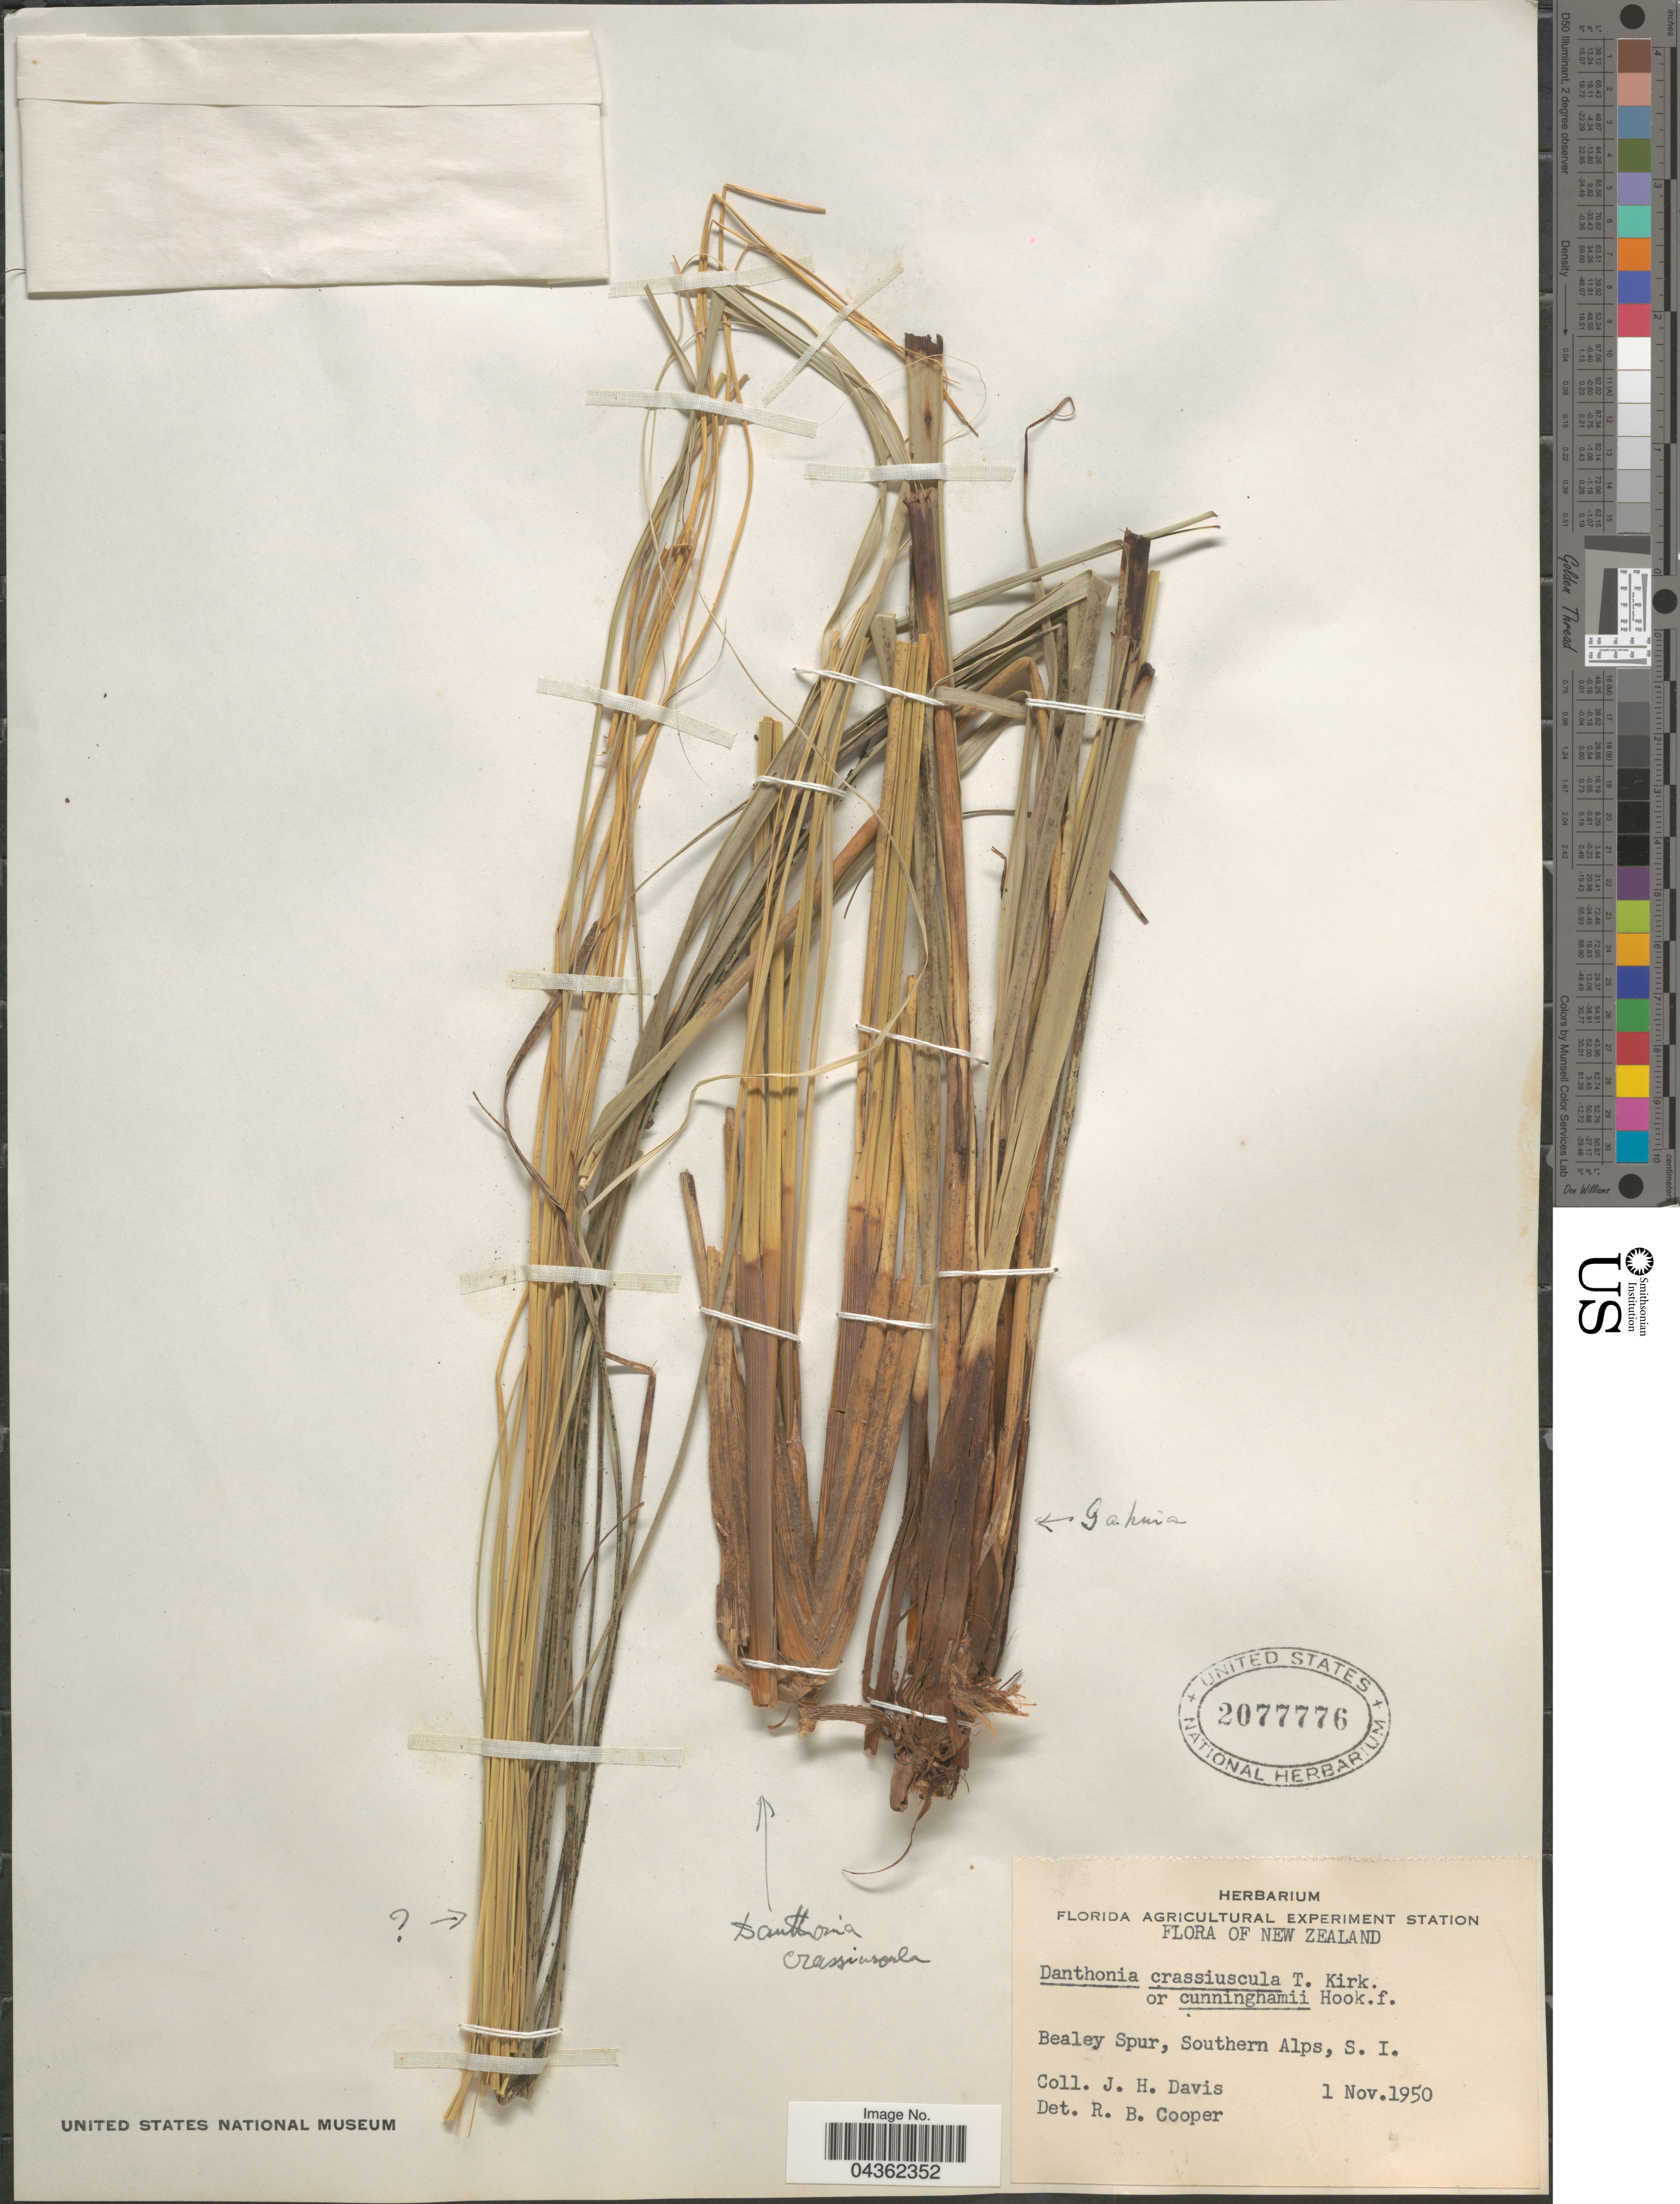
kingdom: Plantae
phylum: Tracheophyta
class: Liliopsida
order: Poales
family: Poaceae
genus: Chionochloa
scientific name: Chionochloa crassiuscula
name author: (Kirk) Zotov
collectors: J. Davis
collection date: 1950-11-01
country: New Zealand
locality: Bealey Spur, Southern Alps, S. I.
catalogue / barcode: US 2077776